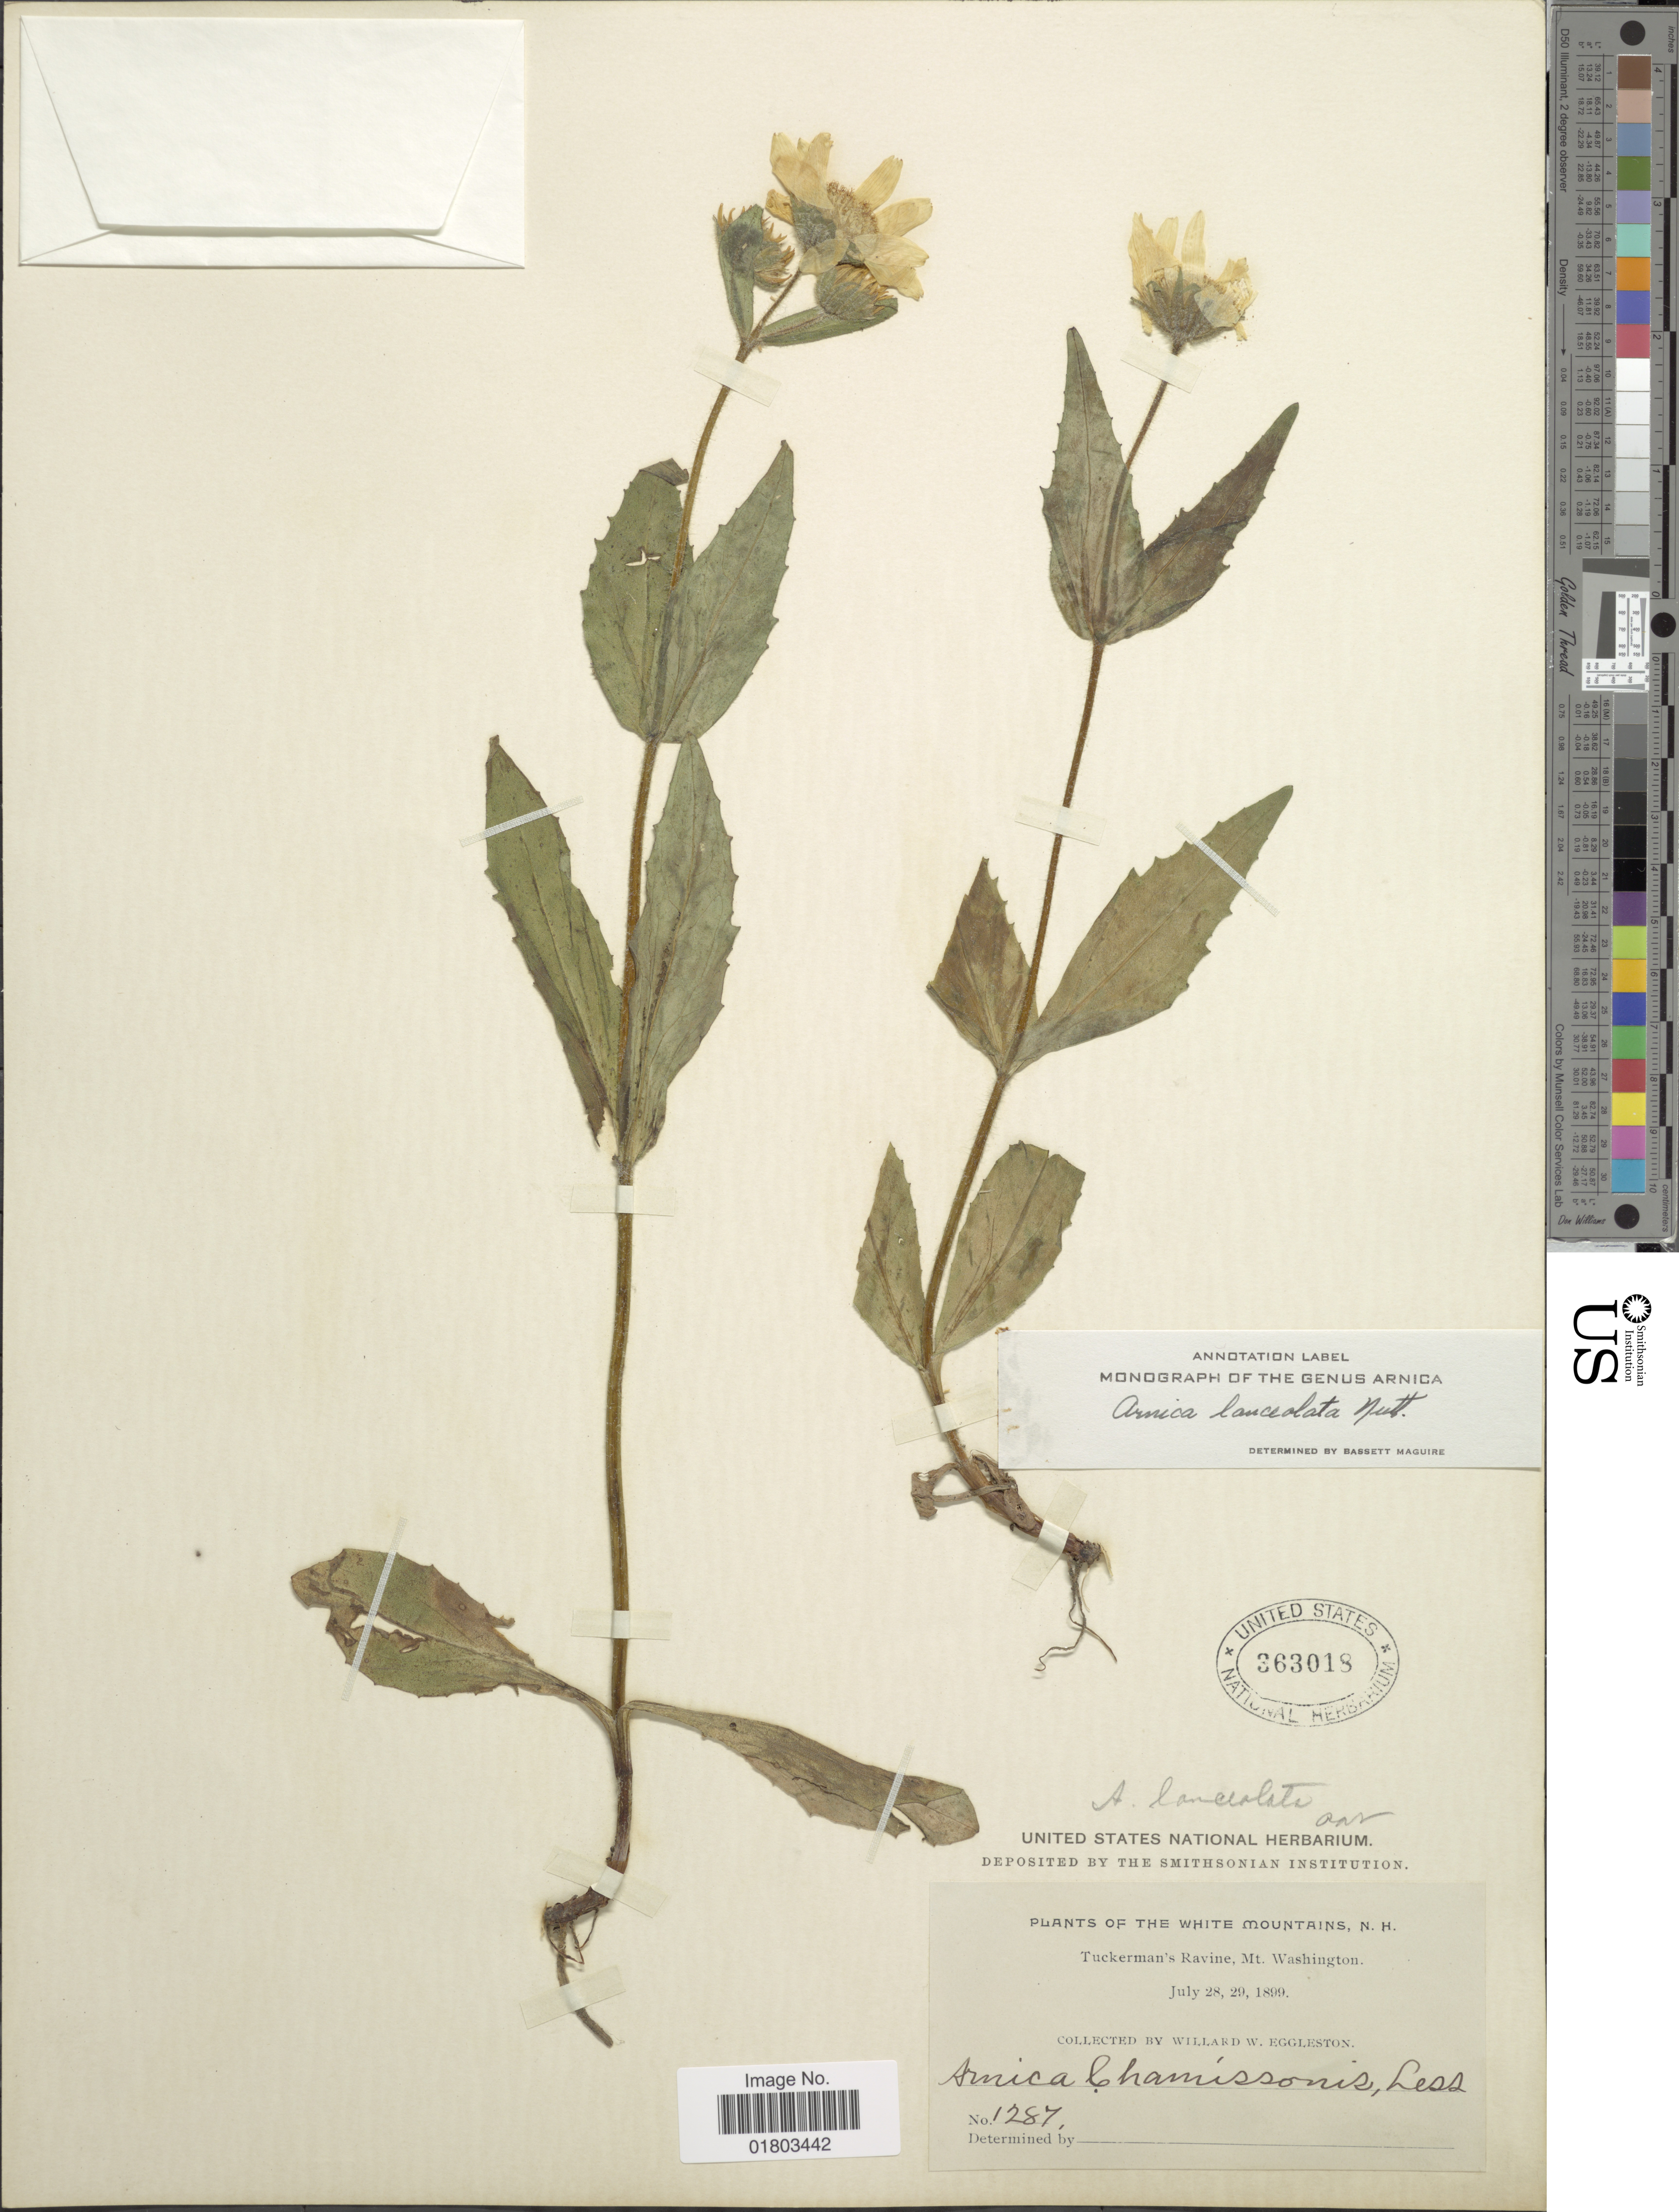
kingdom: Plantae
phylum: Tracheophyta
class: Magnoliopsida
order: Asterales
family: Asteraceae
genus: Arnica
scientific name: Arnica lanceolata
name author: Nutt.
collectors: W. W. Eggleston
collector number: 1287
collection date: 1899-07-28/1899-07-29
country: United States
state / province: New Hampshire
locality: The White Mountains, Tuckerman'r Ravine, Mt Washington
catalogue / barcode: US 363018